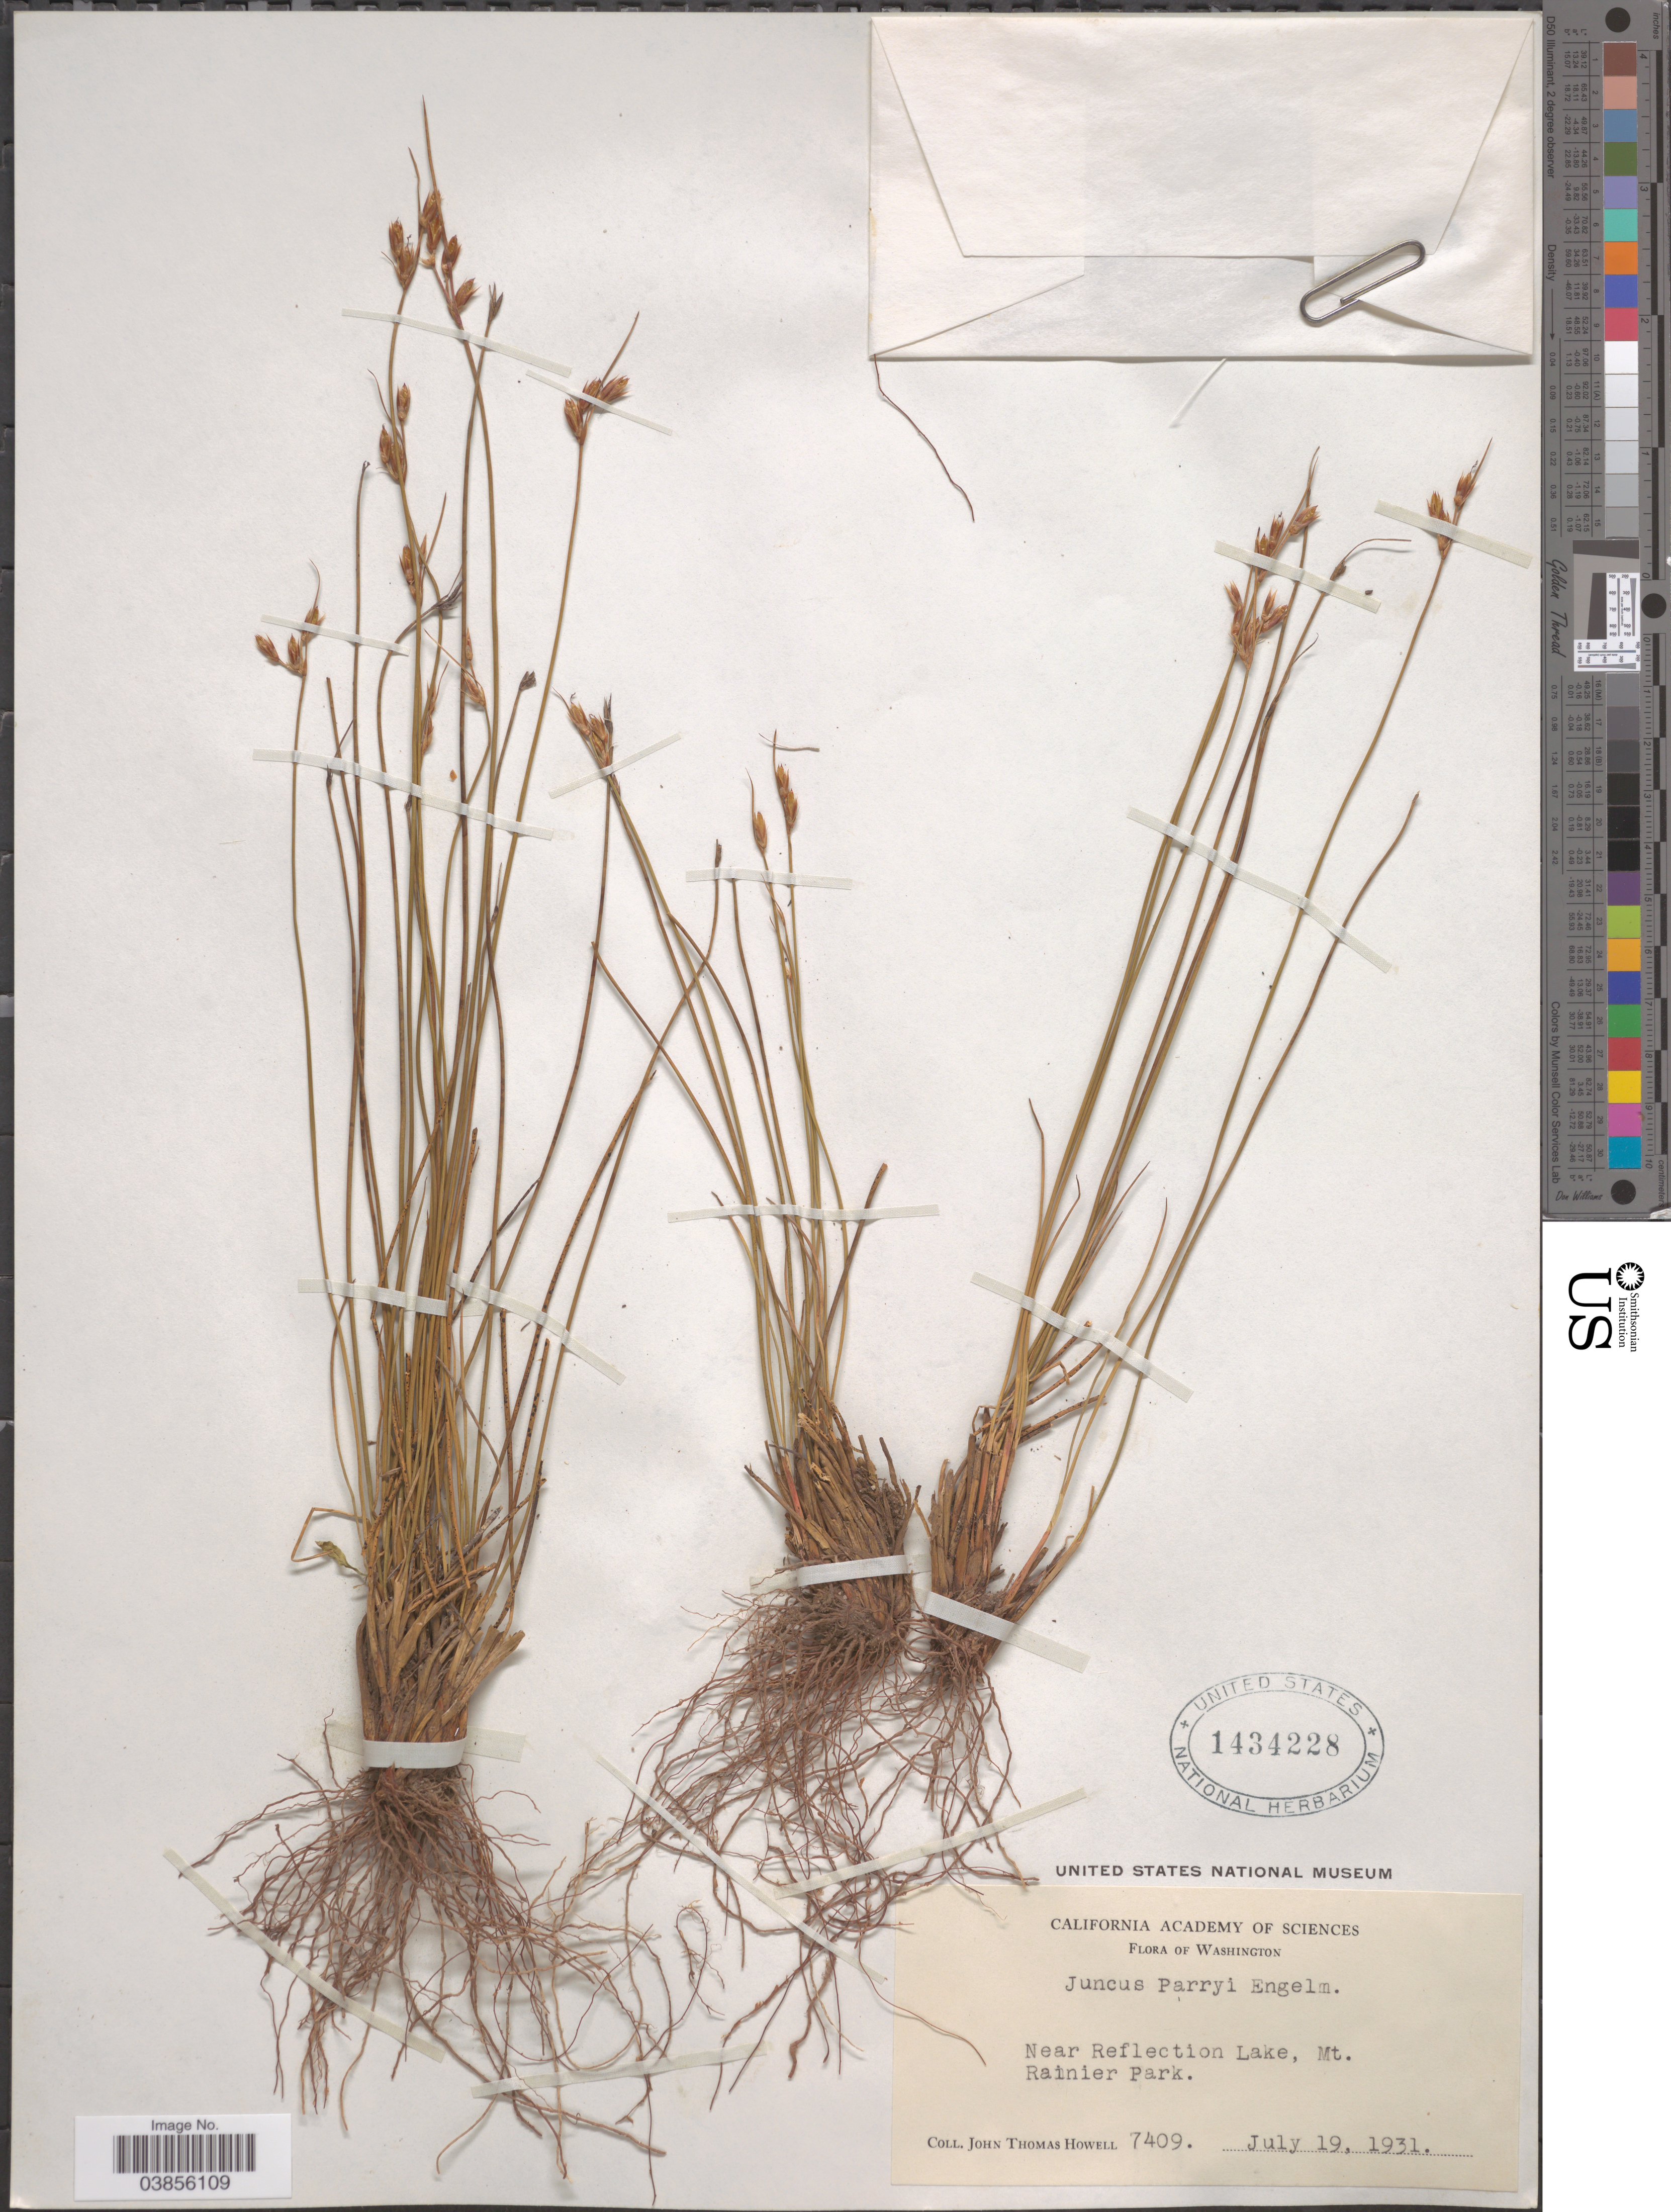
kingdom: Plantae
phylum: Tracheophyta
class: Liliopsida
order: Poales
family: Juncaceae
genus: Juncus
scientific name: Juncus parryi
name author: Engelm.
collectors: J. T. Howell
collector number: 7409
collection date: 1931-07-19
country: United States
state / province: Washington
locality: Near Reflection Lake, Mt. Rainier Park.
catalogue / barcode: US 1434228